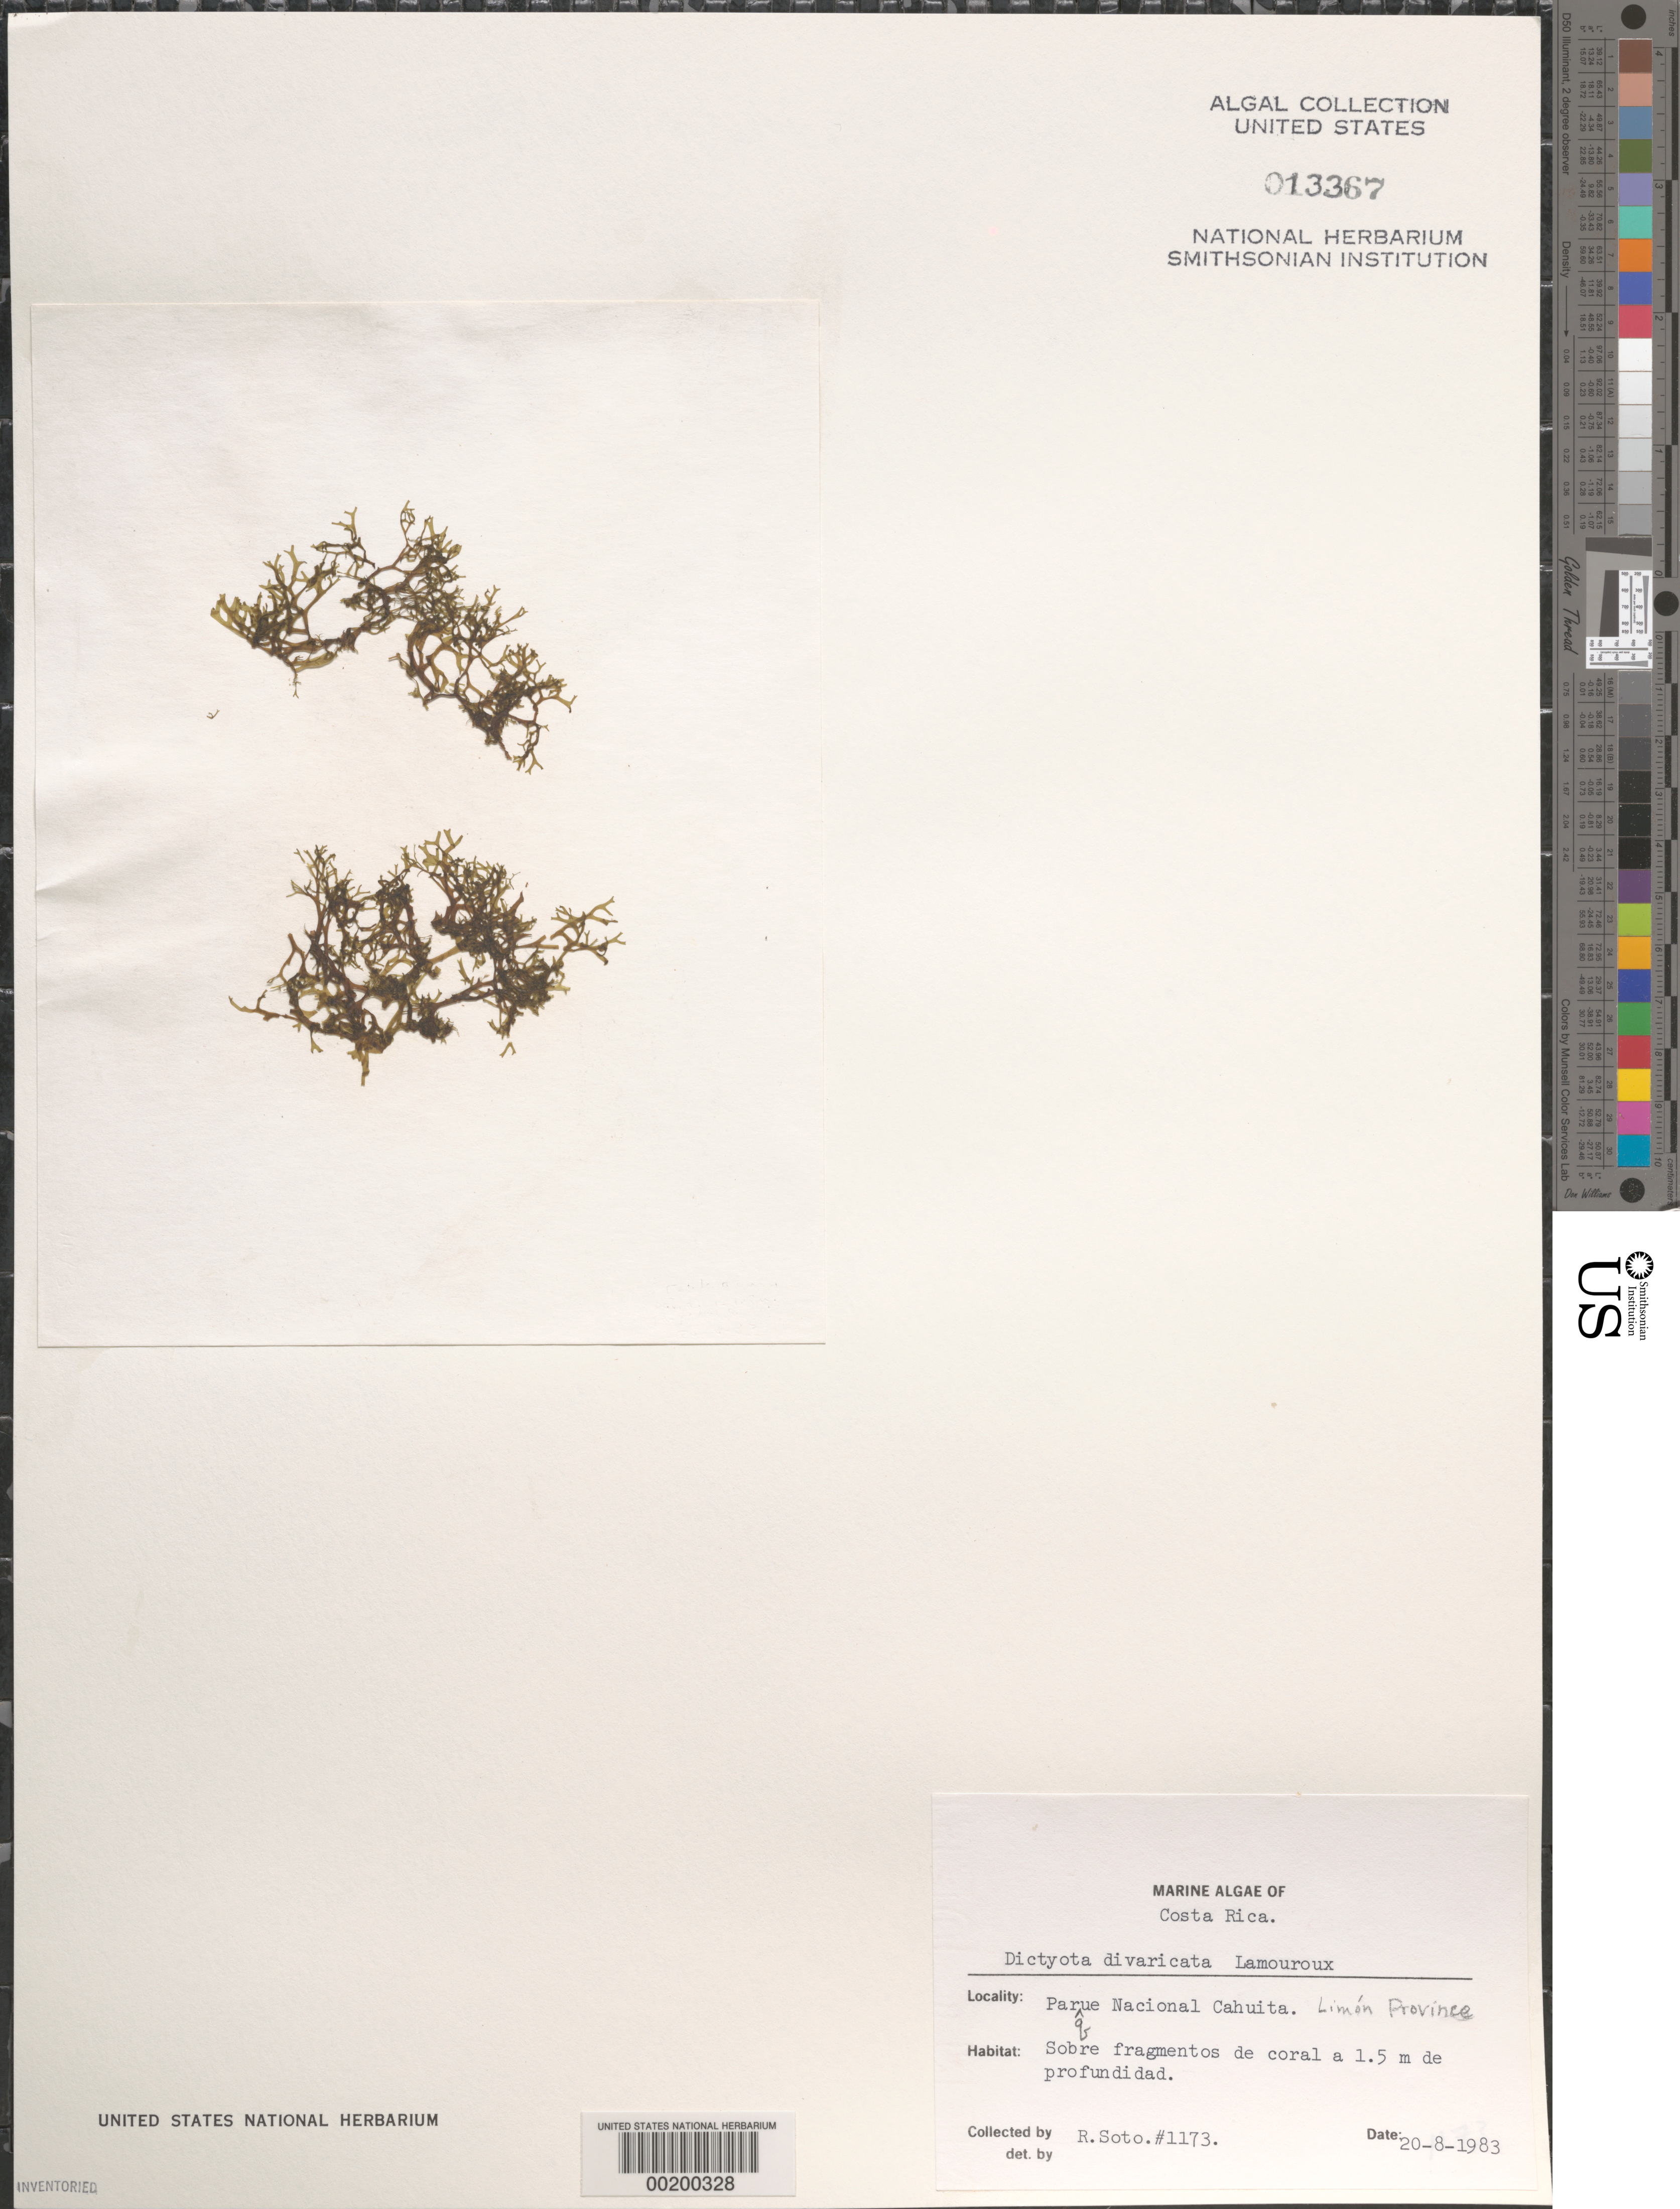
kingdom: Chromista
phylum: Ochrophyta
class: Phaeophyceae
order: Dictyotales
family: Dictyotaceae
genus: Dictyota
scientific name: Dictyota divaricata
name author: J.V.Lamouroux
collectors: R. Soto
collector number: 1173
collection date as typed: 20 Aug 1983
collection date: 1983-08-20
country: Costa Rica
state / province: Limón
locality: Parque Nacional Cahuita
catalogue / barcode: US 13367